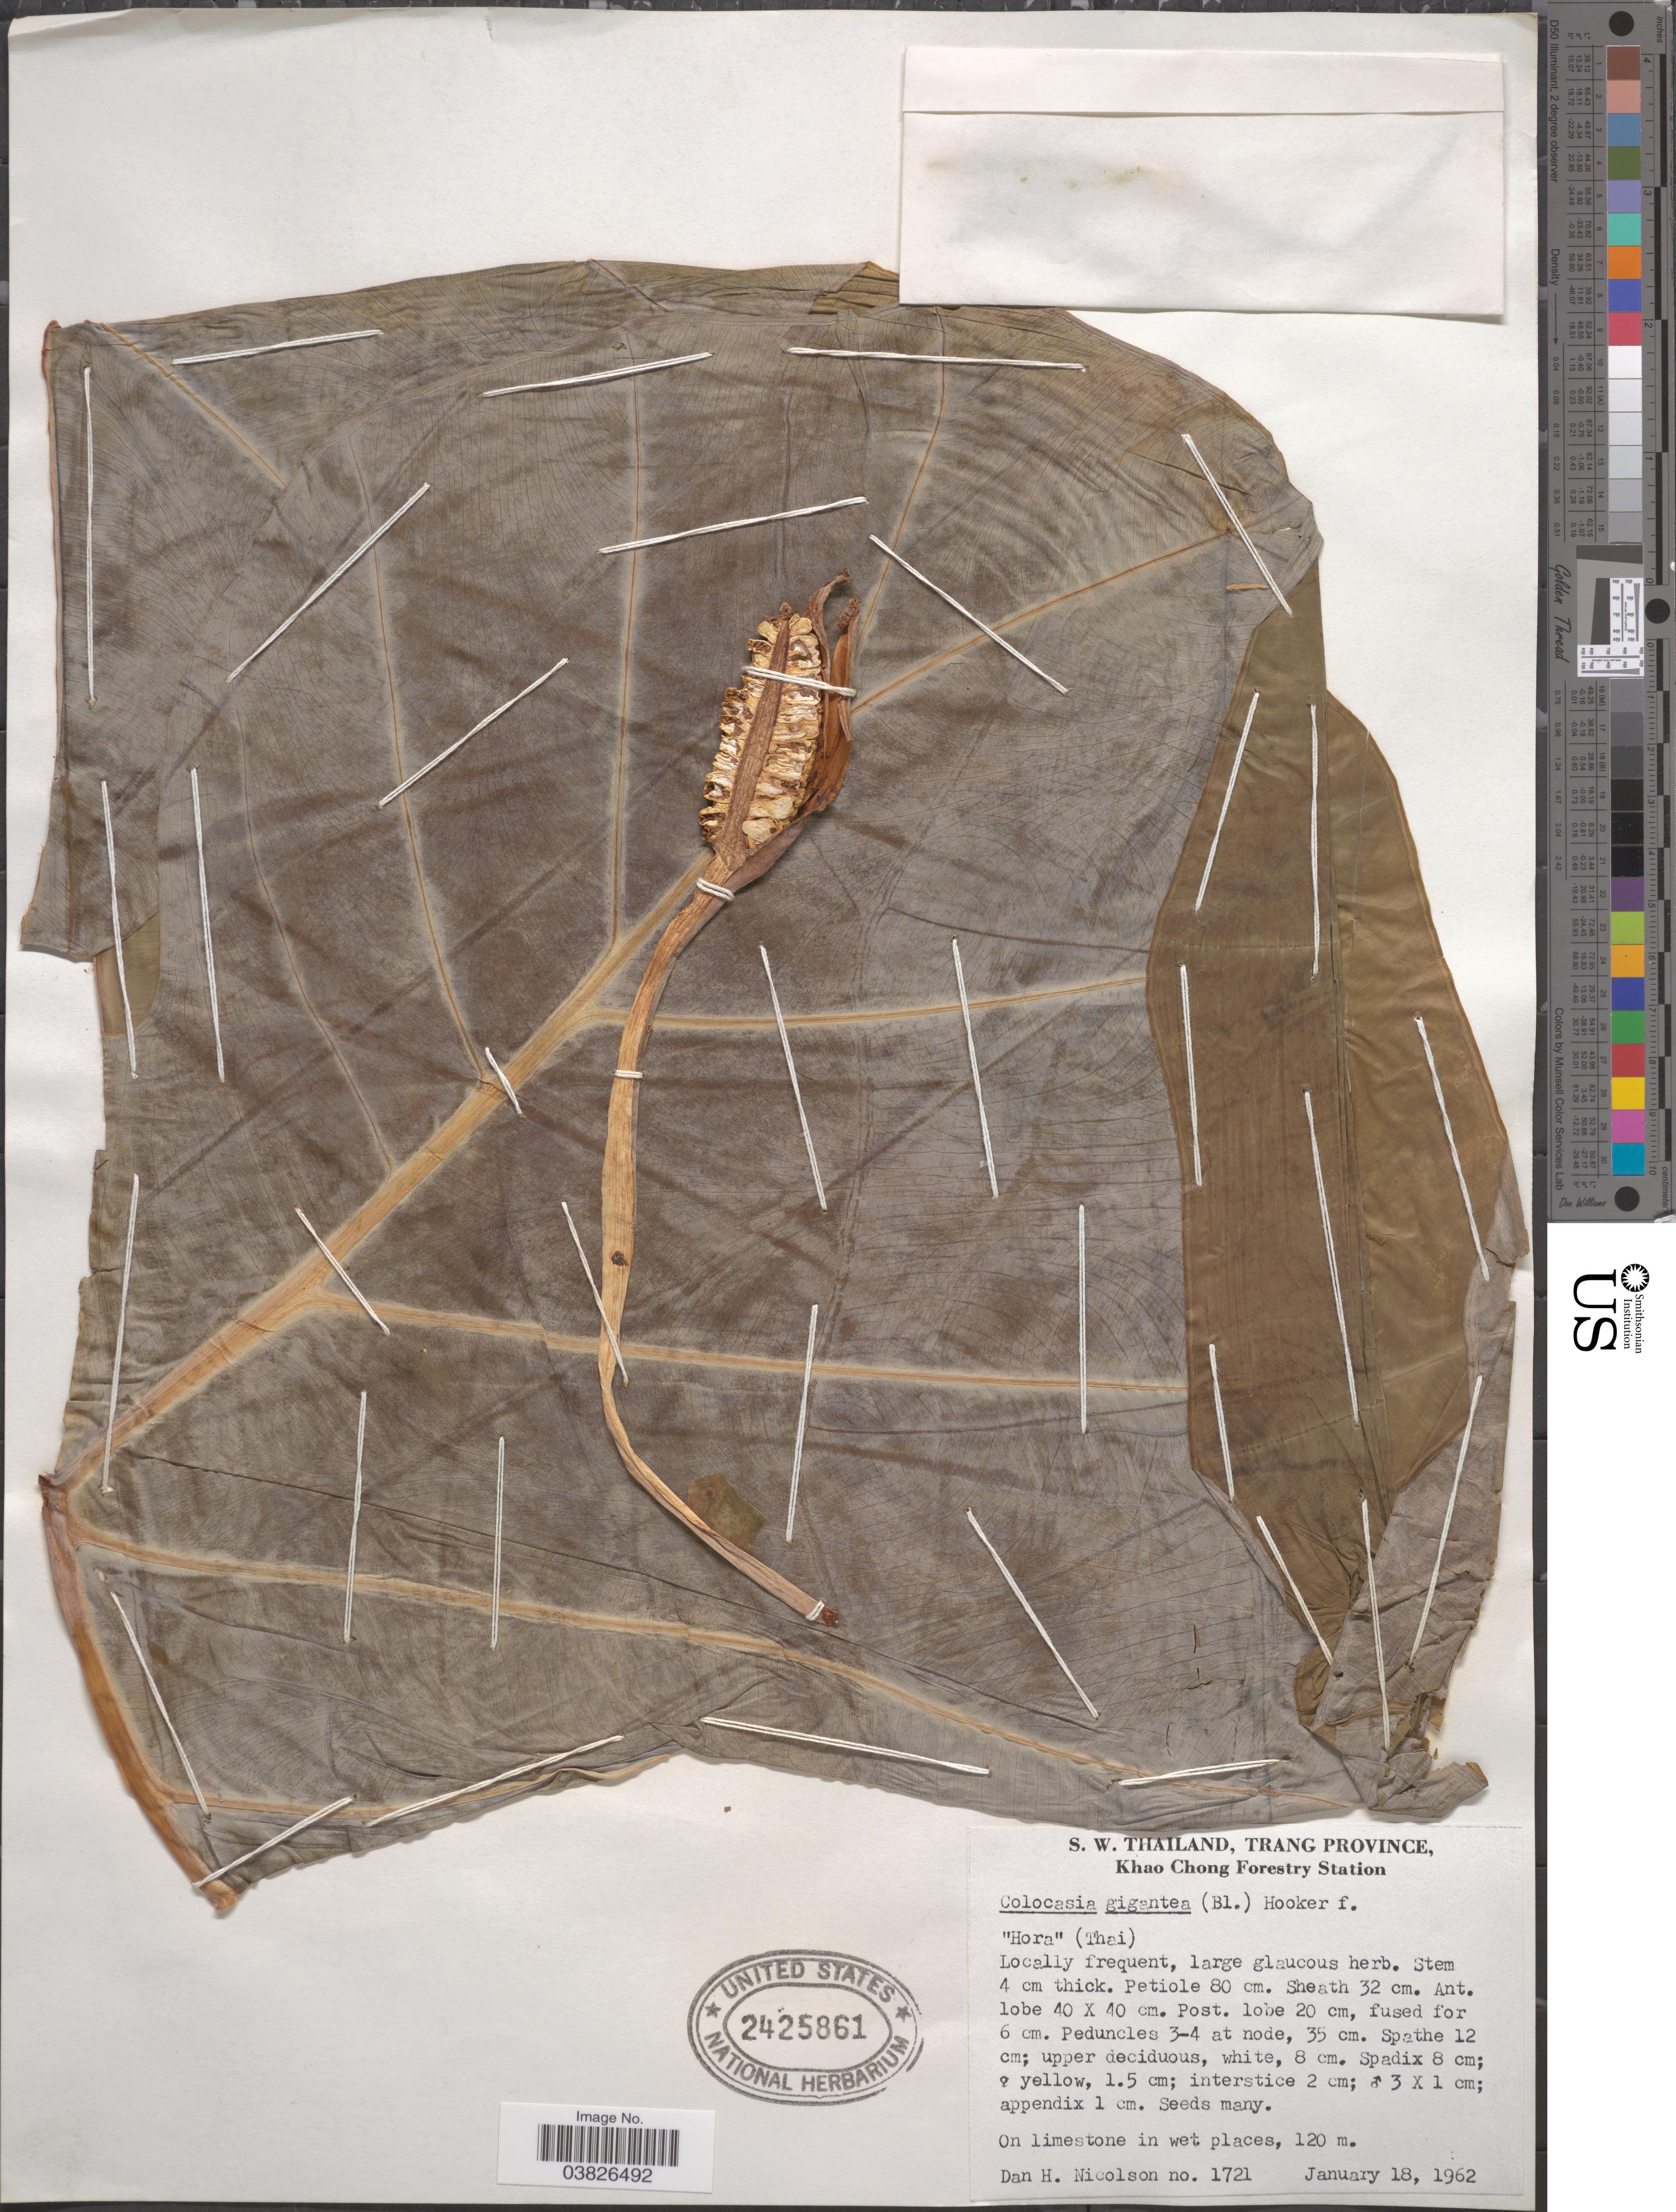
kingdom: Plantae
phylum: Tracheophyta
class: Liliopsida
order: Alismatales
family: Araceae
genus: Leucocasia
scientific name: Leucocasia gigantea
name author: (Blume) Schott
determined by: Ma, Zheng Xu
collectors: D. H. Nicolson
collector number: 1721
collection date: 1962-01-18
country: Thailand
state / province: Trang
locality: S. W. Thailand, Khao Chong Forestry Station.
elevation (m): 120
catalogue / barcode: US 2425861